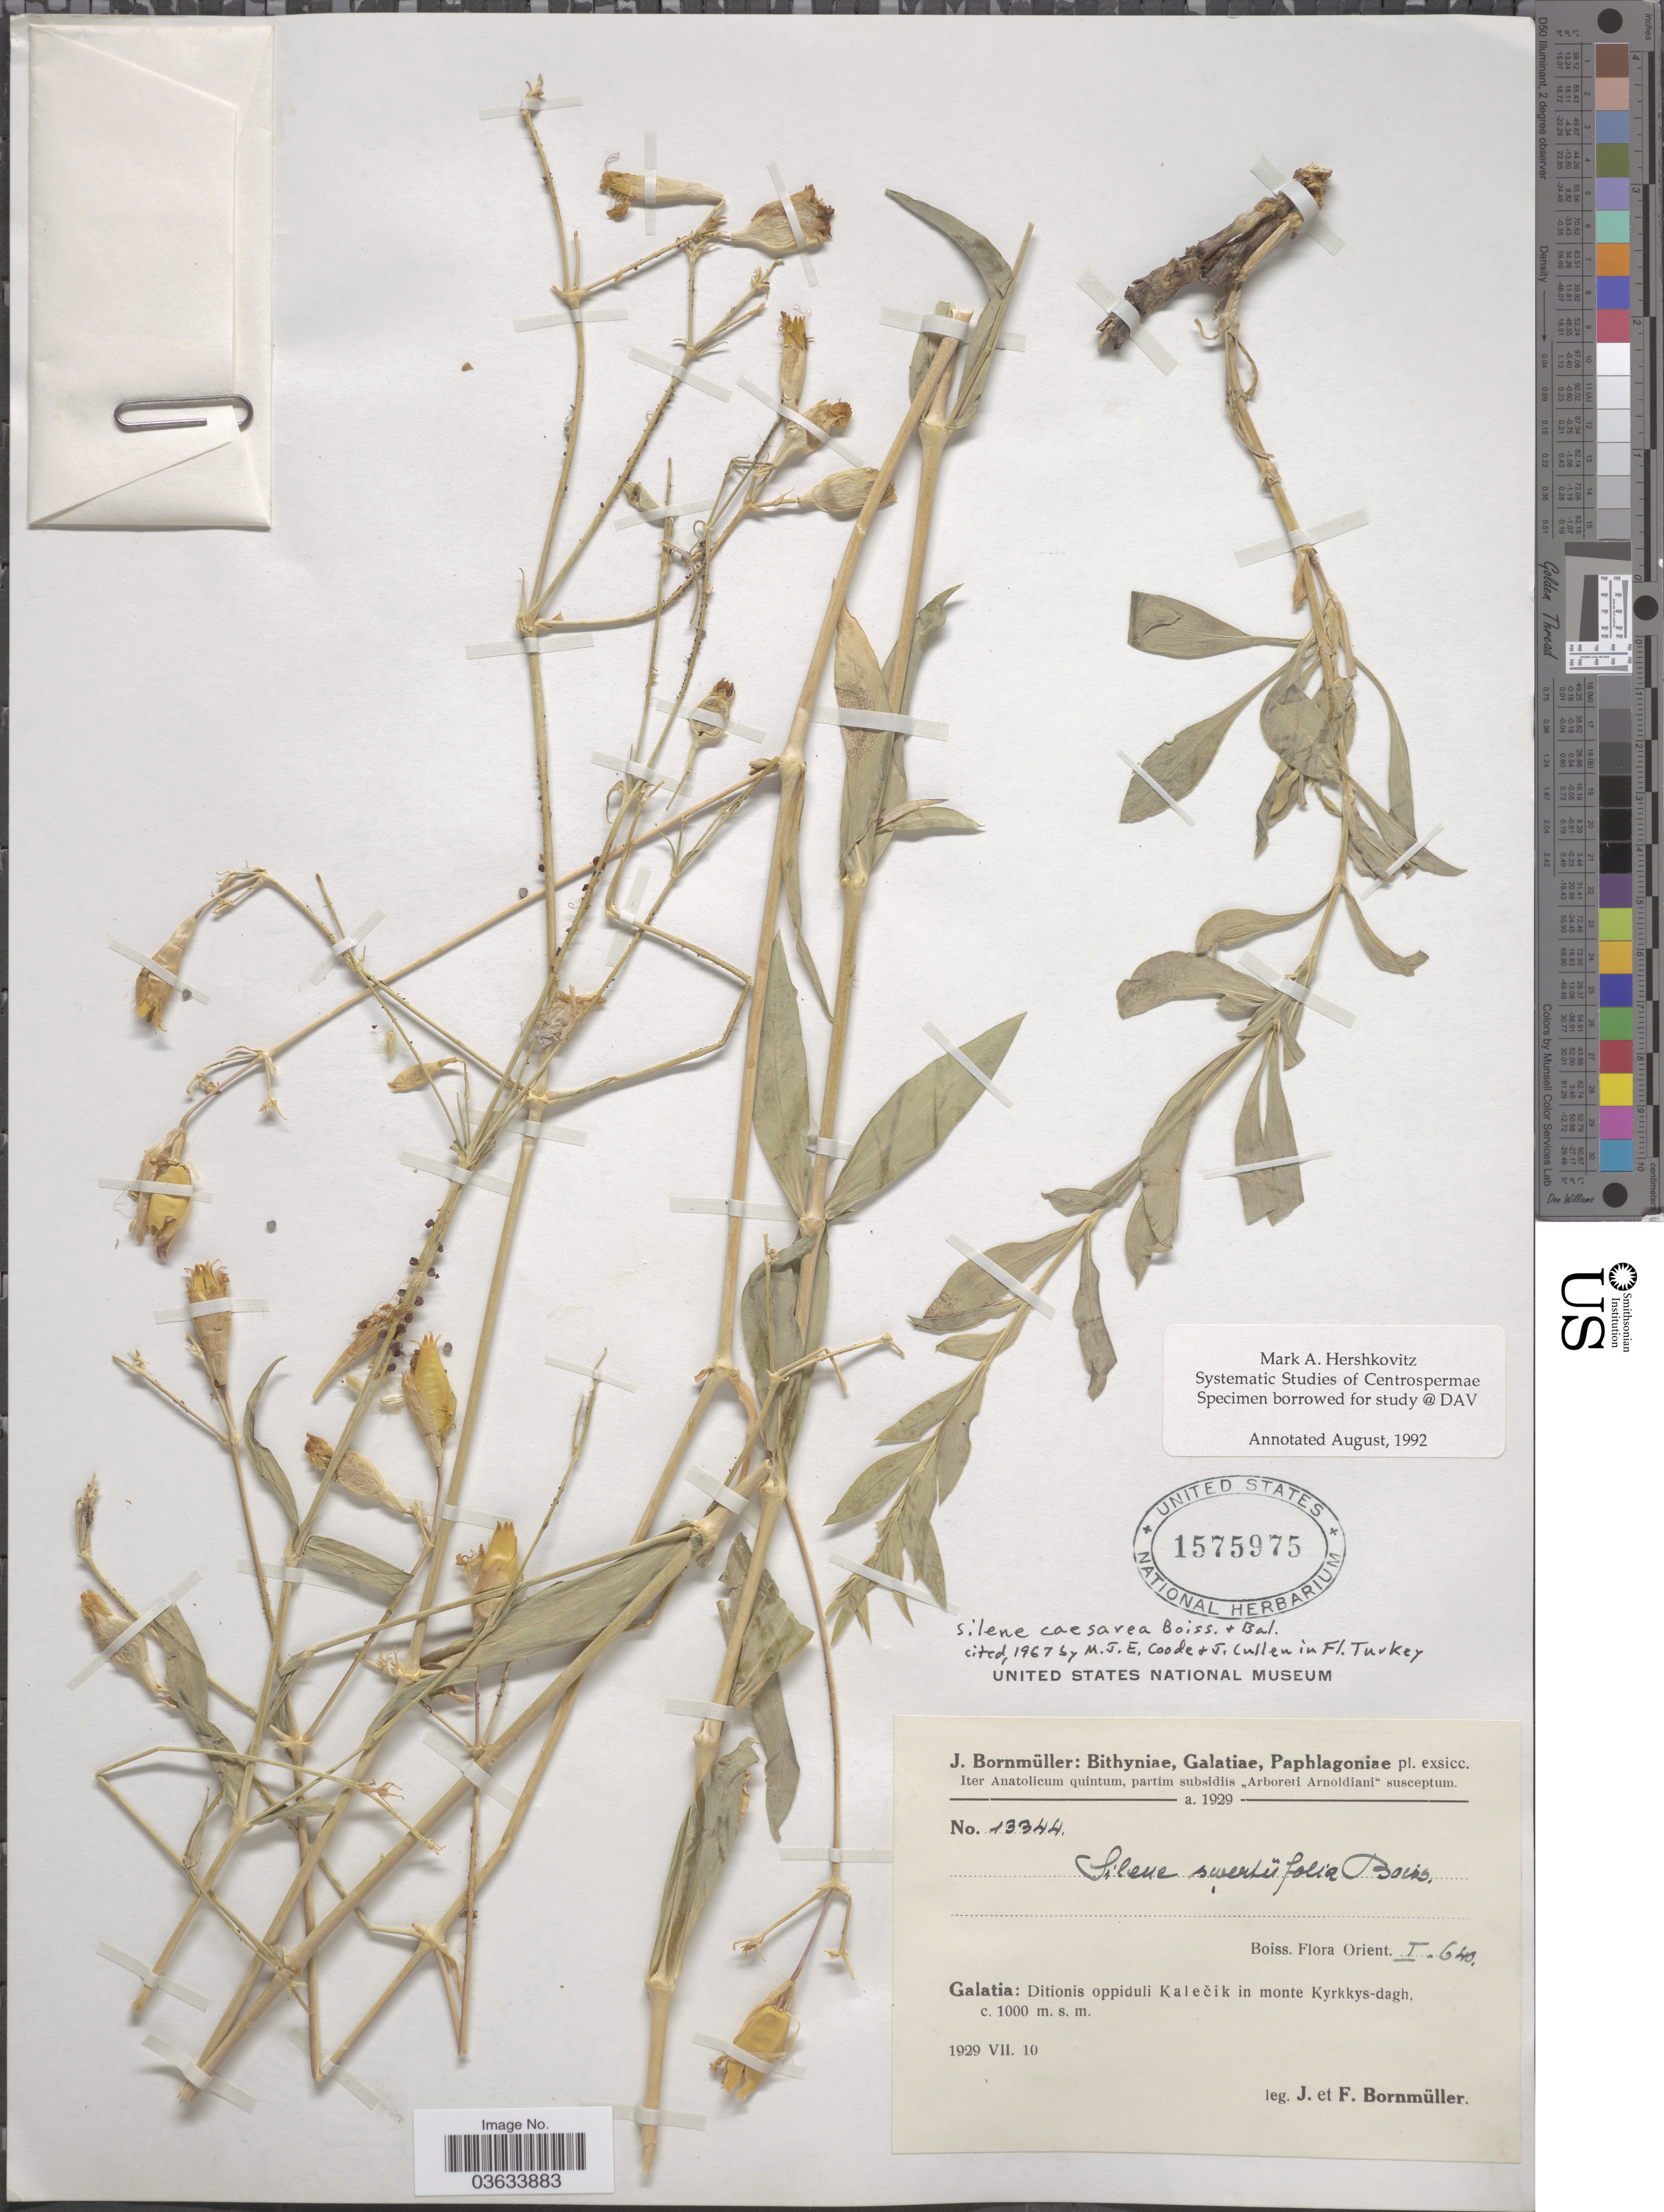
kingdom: Plantae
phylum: Tracheophyta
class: Magnoliopsida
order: Caryophyllales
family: Caryophyllaceae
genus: Silene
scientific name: Silene caesarea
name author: Boiss. & Balansa in Boiss.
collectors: J. Bornmüller & F. Bornmüller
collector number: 13344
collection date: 1929-07-10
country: Turkey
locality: Galatia: Ditionis oppiduli Kalečik in monte Kyrkkys-dagh.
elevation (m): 1000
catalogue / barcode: US 1575975